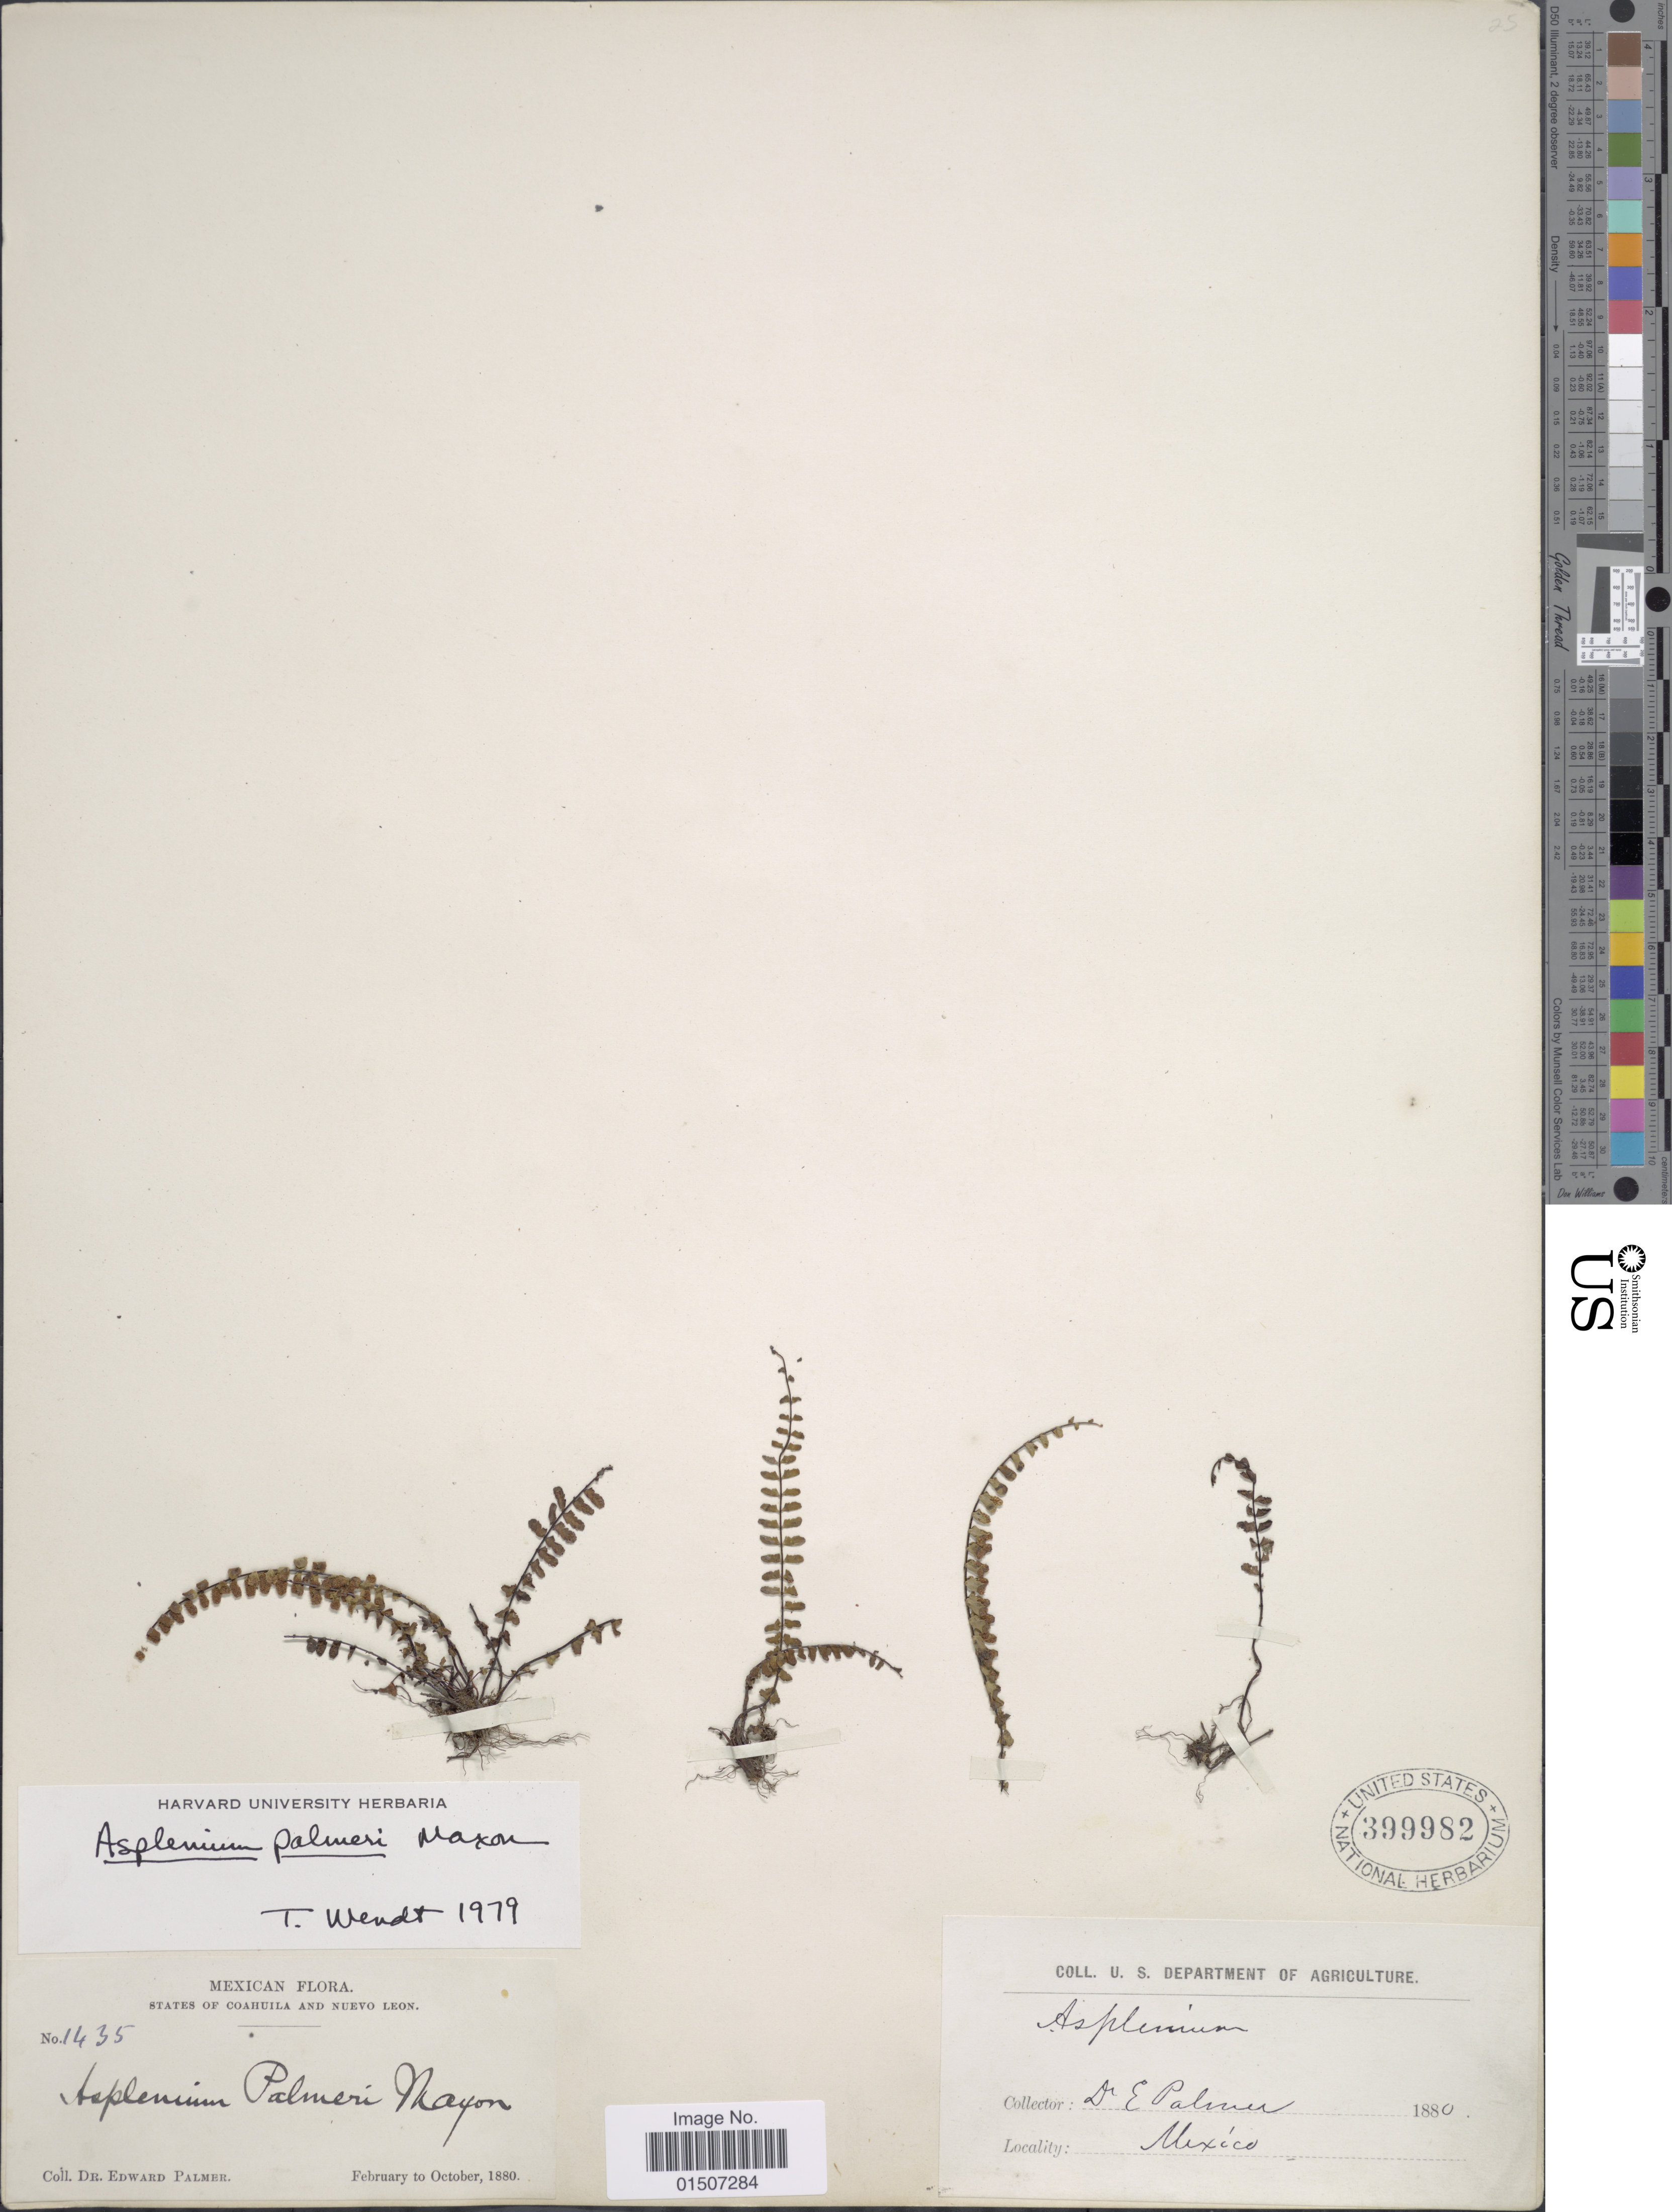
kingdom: Plantae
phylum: Tracheophyta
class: Polypodiopsida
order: Polypodiales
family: Aspleniaceae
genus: Asplenium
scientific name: Asplenium palmeri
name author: Maxon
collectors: E. Palmer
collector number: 1435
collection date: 1880-02/1880-10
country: Mexico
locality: State of Coahuila and Nuevo Leon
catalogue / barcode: US 399982